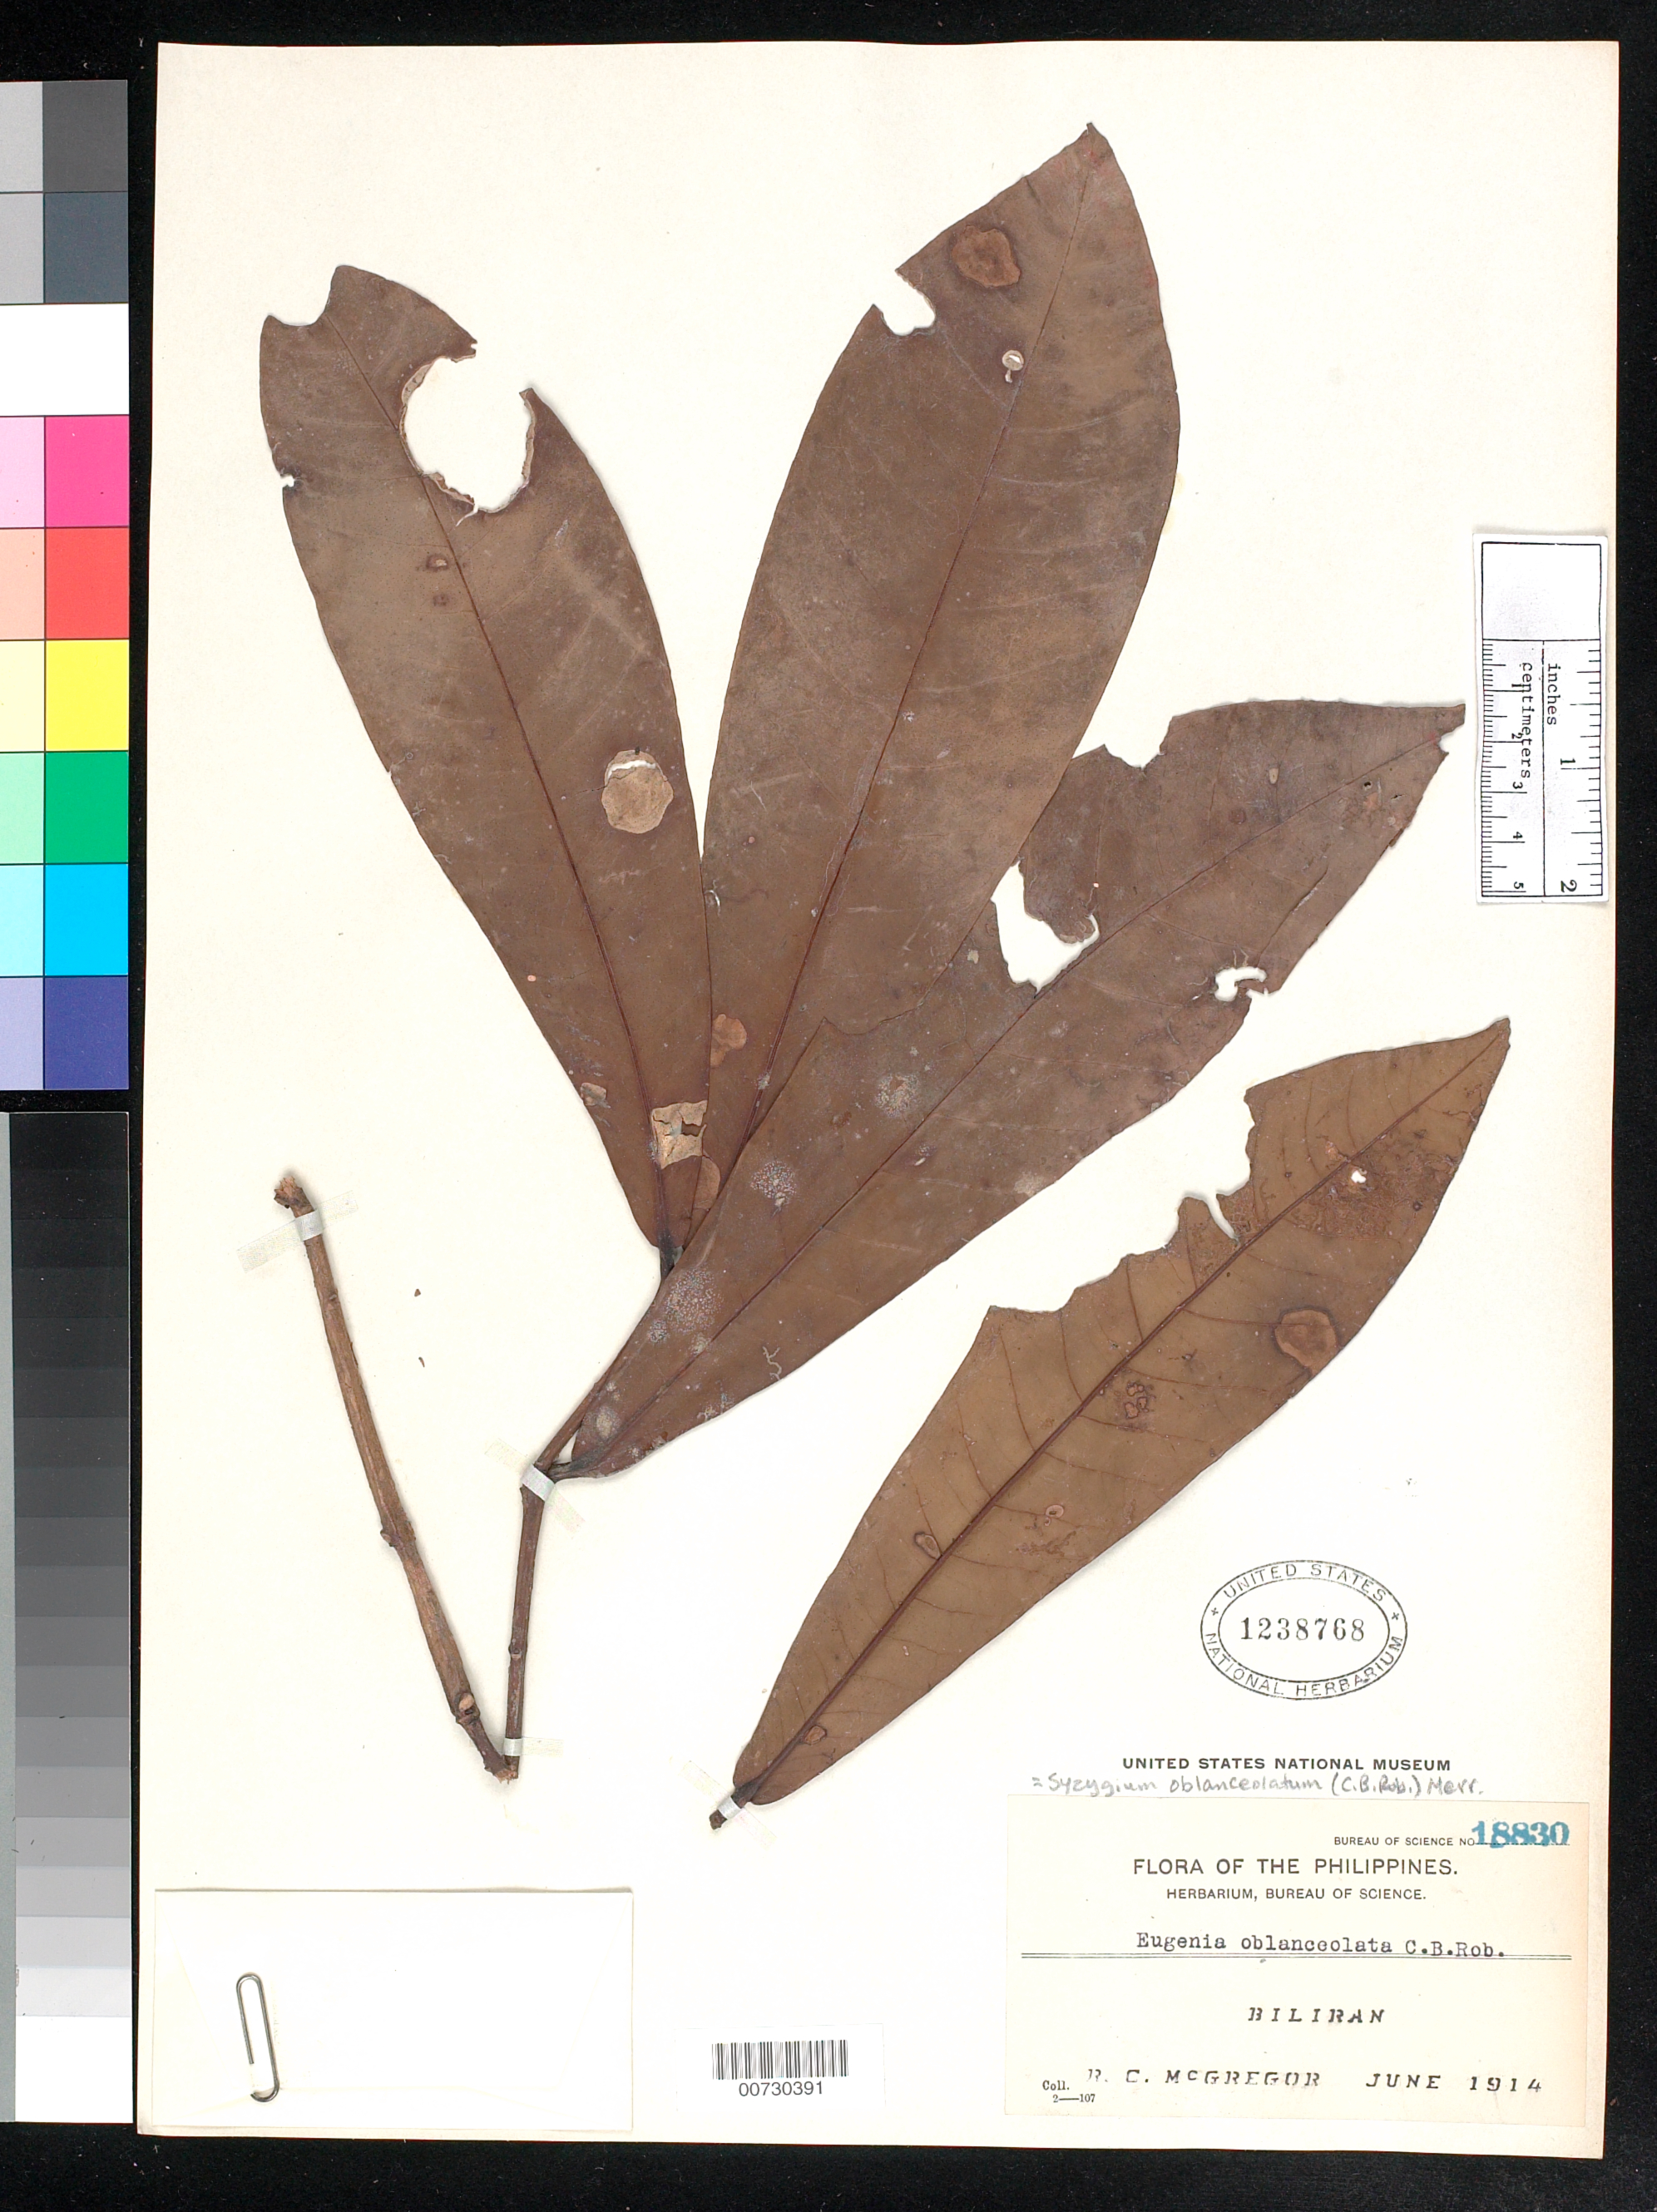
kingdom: Plantae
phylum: Tracheophyta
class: Magnoliopsida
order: Myrtales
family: Myrtaceae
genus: Syzygium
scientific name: Syzygium oblanceolatum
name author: (C.B. Rob.) Merr.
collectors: R. C. McGregor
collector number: Bur. Sci. 18830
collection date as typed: Jun 1914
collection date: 1914-06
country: Philippines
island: Biliran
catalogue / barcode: US 1238768